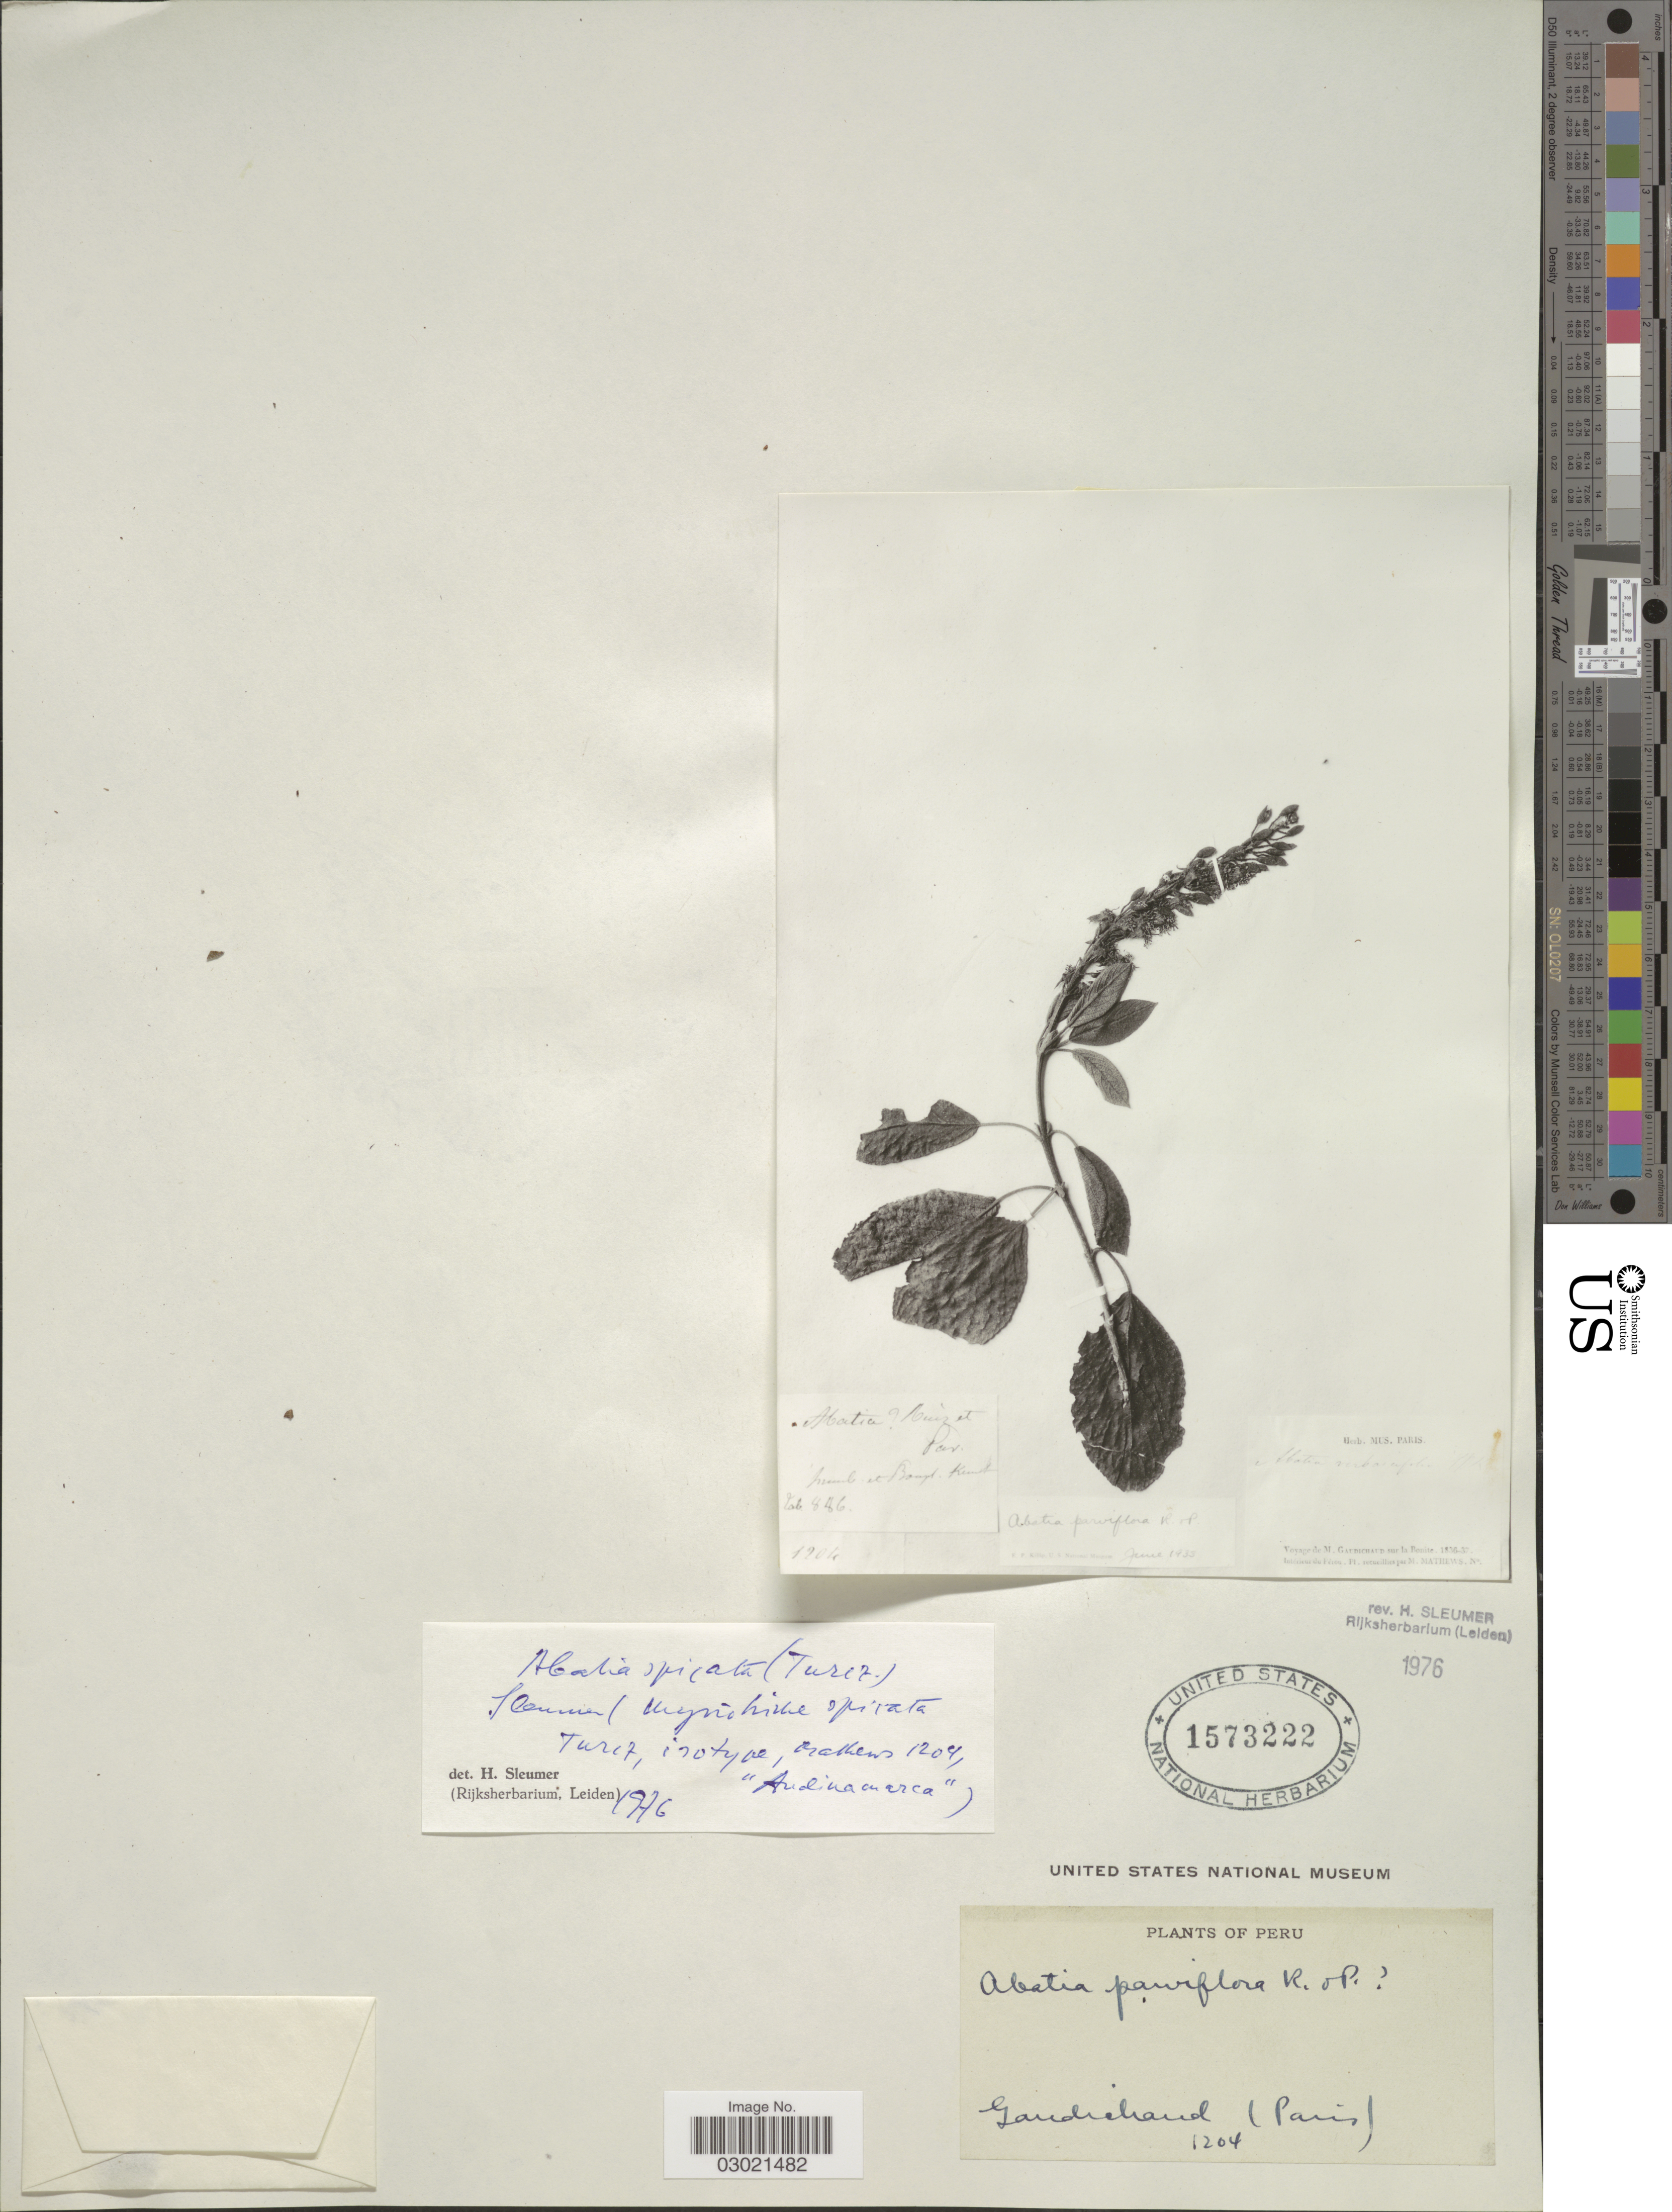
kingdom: Plantae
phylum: Tracheophyta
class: Magnoliopsida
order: Malpighiales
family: Salicaceae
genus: Abatia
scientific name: Abatia spicata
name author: (Turcz.) Sleumer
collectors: -. Gaudichaud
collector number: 1204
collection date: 1836/1837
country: Peru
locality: Humb et Bong. Kent. [interpreted]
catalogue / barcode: US 1573222